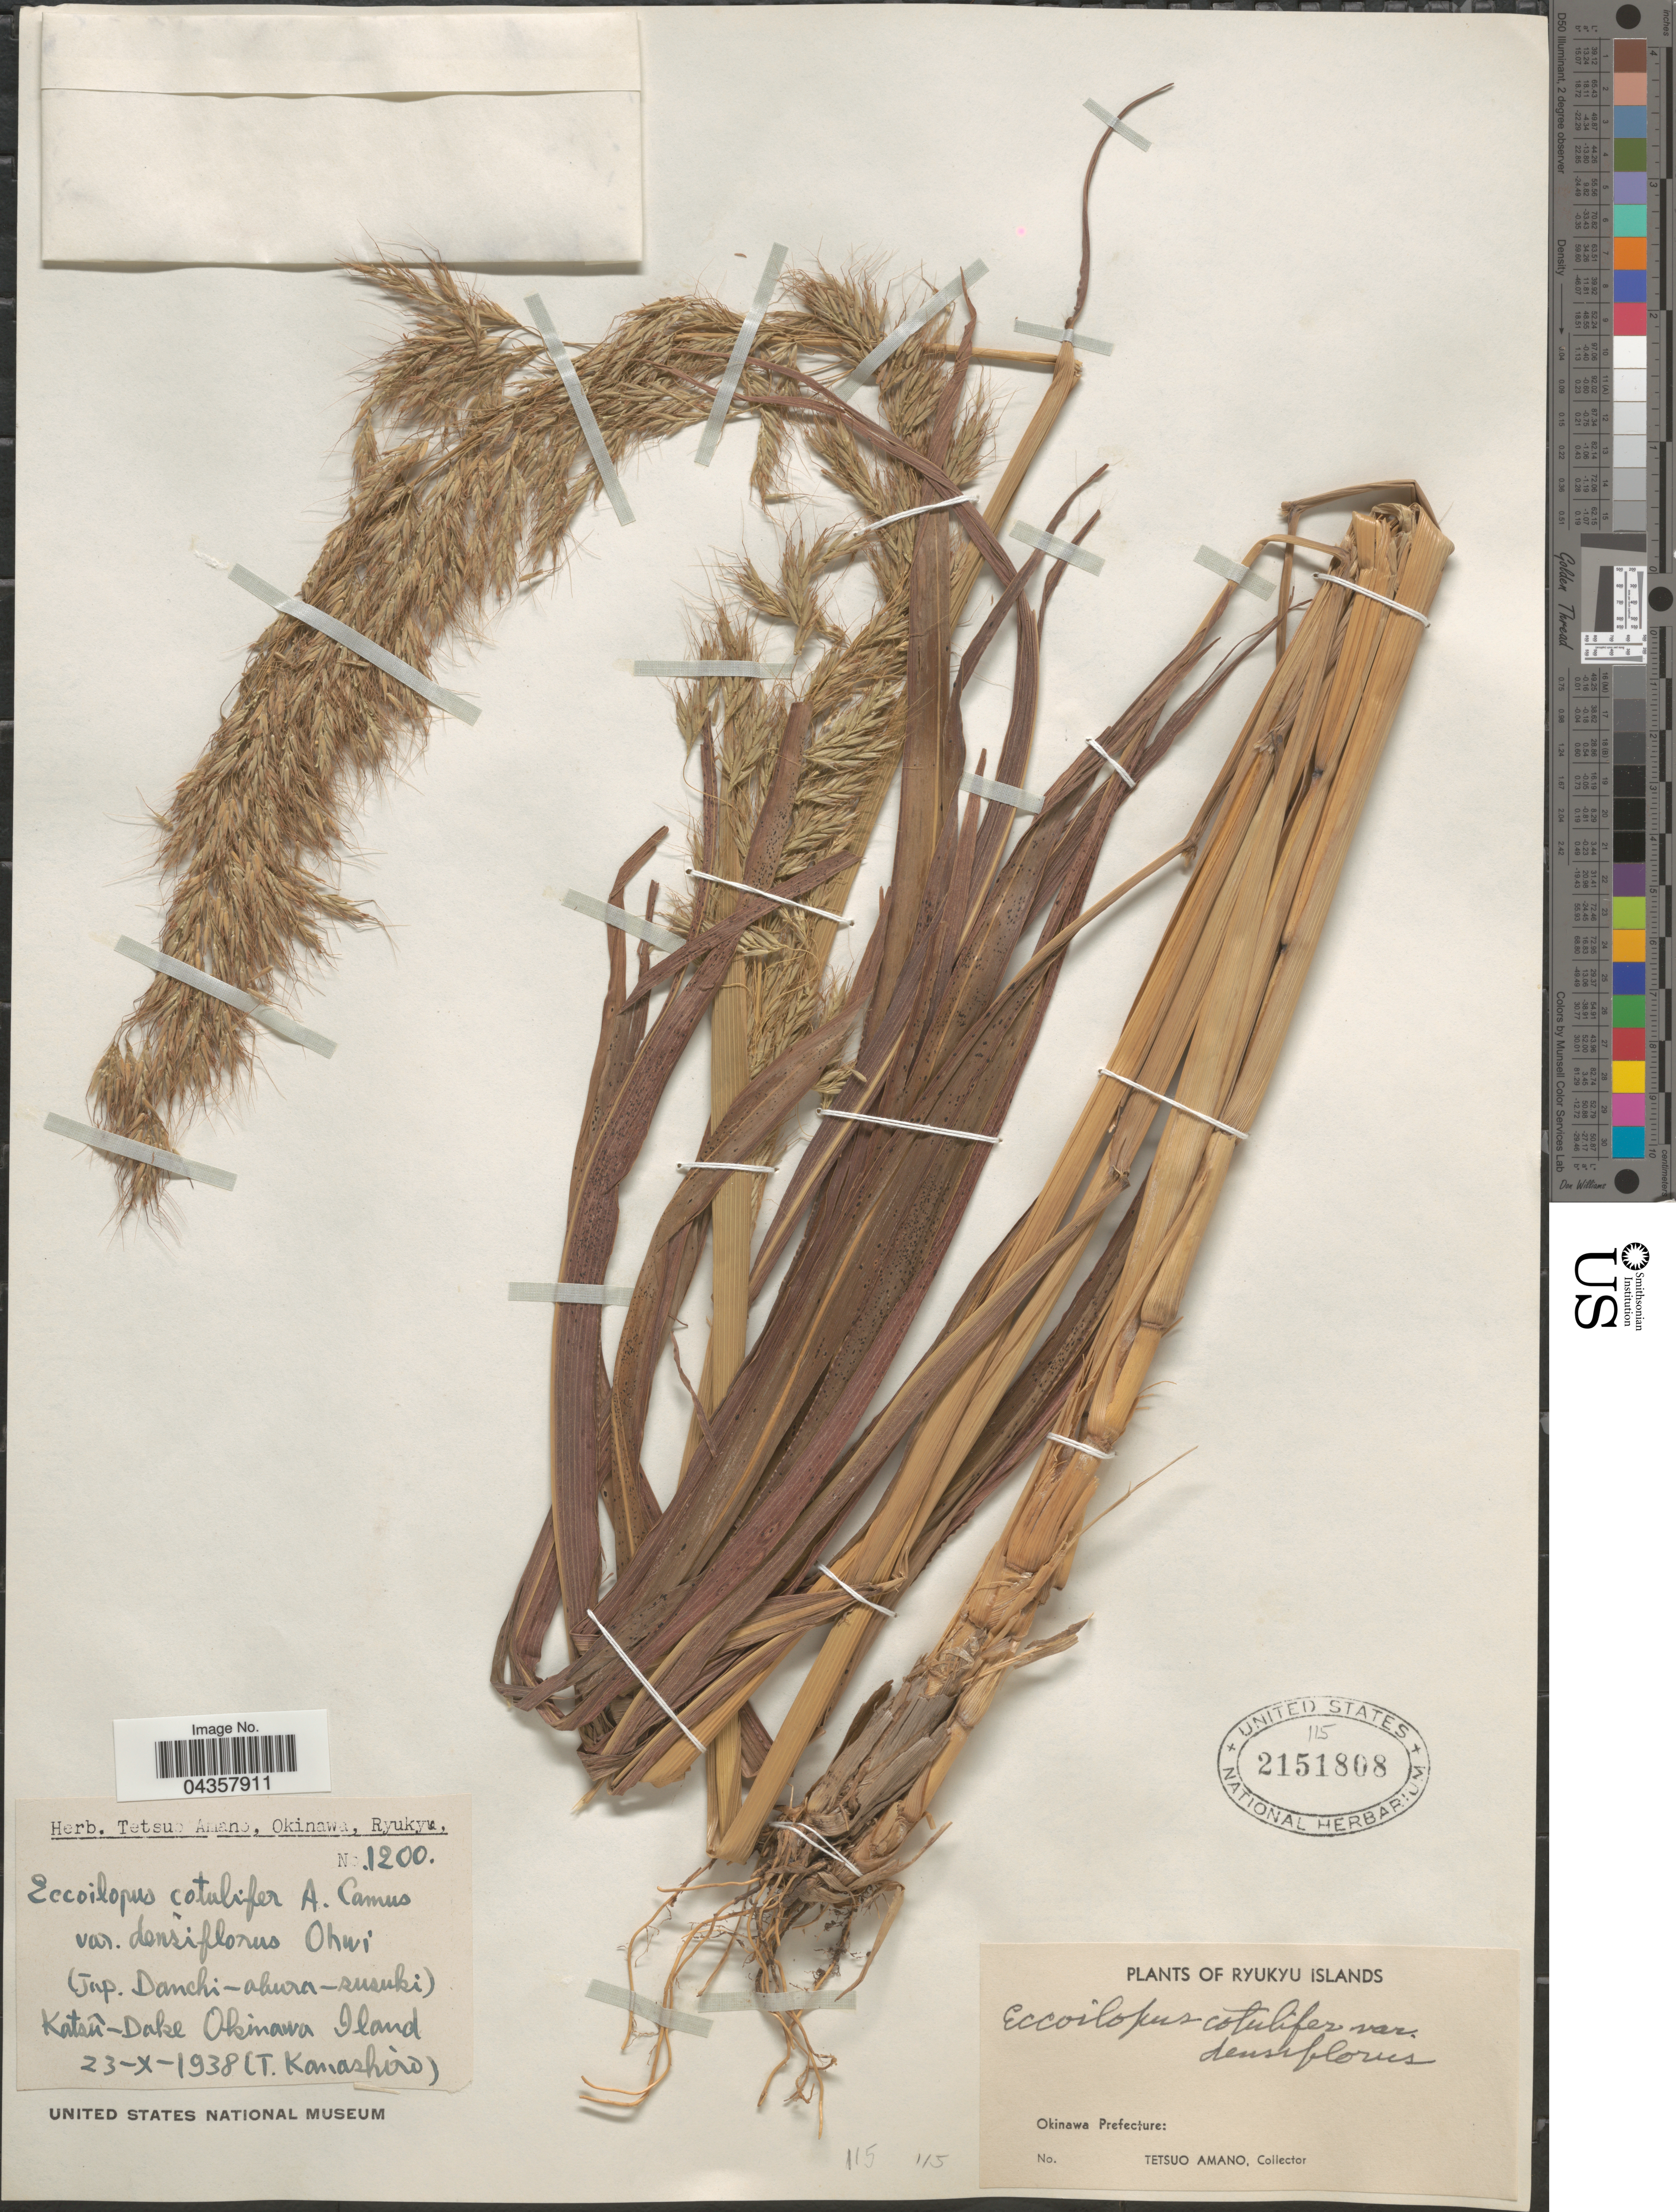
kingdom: Plantae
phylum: Tracheophyta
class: Liliopsida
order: Poales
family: Poaceae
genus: Spodiopogon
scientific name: Spodiopogon cotulifer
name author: (Thunb.) Hack.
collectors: T. Amano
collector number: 1200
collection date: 1938-10-23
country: Japan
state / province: Okinawa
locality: Kataû-Dake Okinawa Island. Okinawa Prefecture.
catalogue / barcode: US 2151808